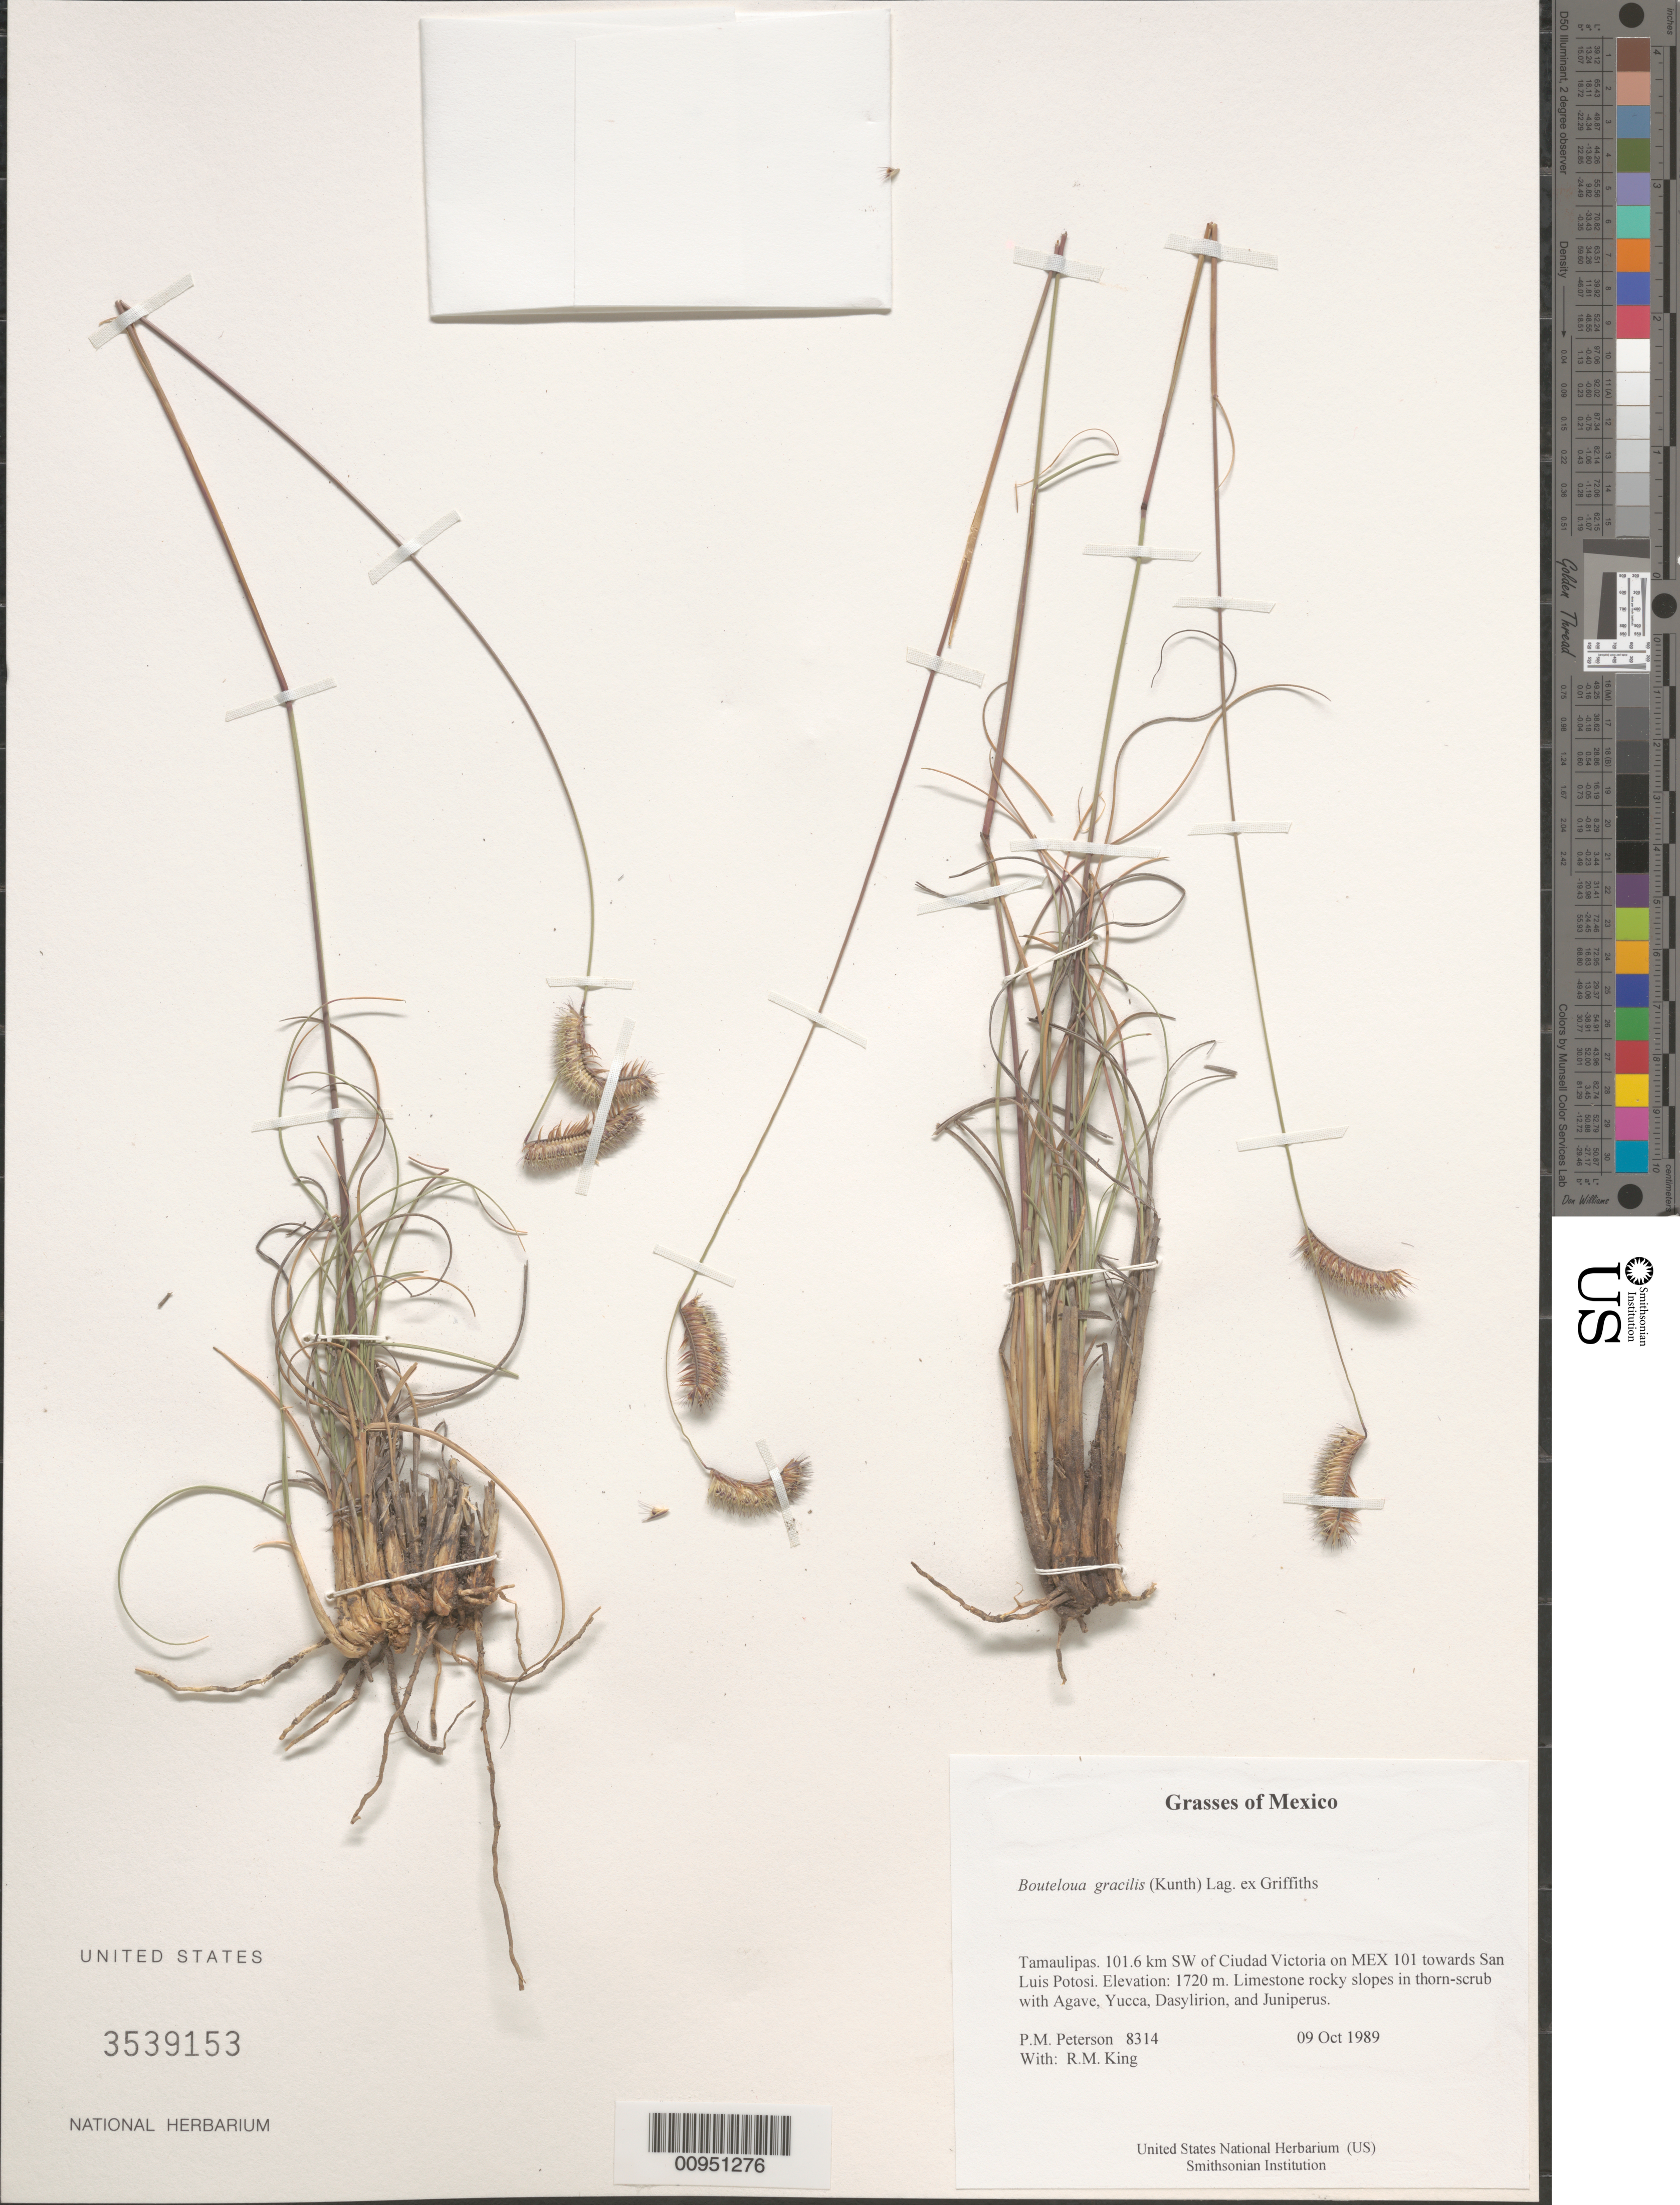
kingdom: Plantae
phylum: Tracheophyta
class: Liliopsida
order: Poales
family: Poaceae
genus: Bouteloua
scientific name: Bouteloua gracilis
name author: (Kunth) Lag. ex Griffiths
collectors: P. M. Peterson & R. M. King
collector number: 08314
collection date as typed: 09 Oct 1989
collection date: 1989-10-09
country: Mexico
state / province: Tamaulipas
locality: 101.6 km SW of Ciudad Victoria on MEX 101 towards San Luis Potosi.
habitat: Limestone rocky slopes in thorn-scrub with Agave, Yucca, Dasylirion, and Juniperus.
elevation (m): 1720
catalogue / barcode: US 3539153